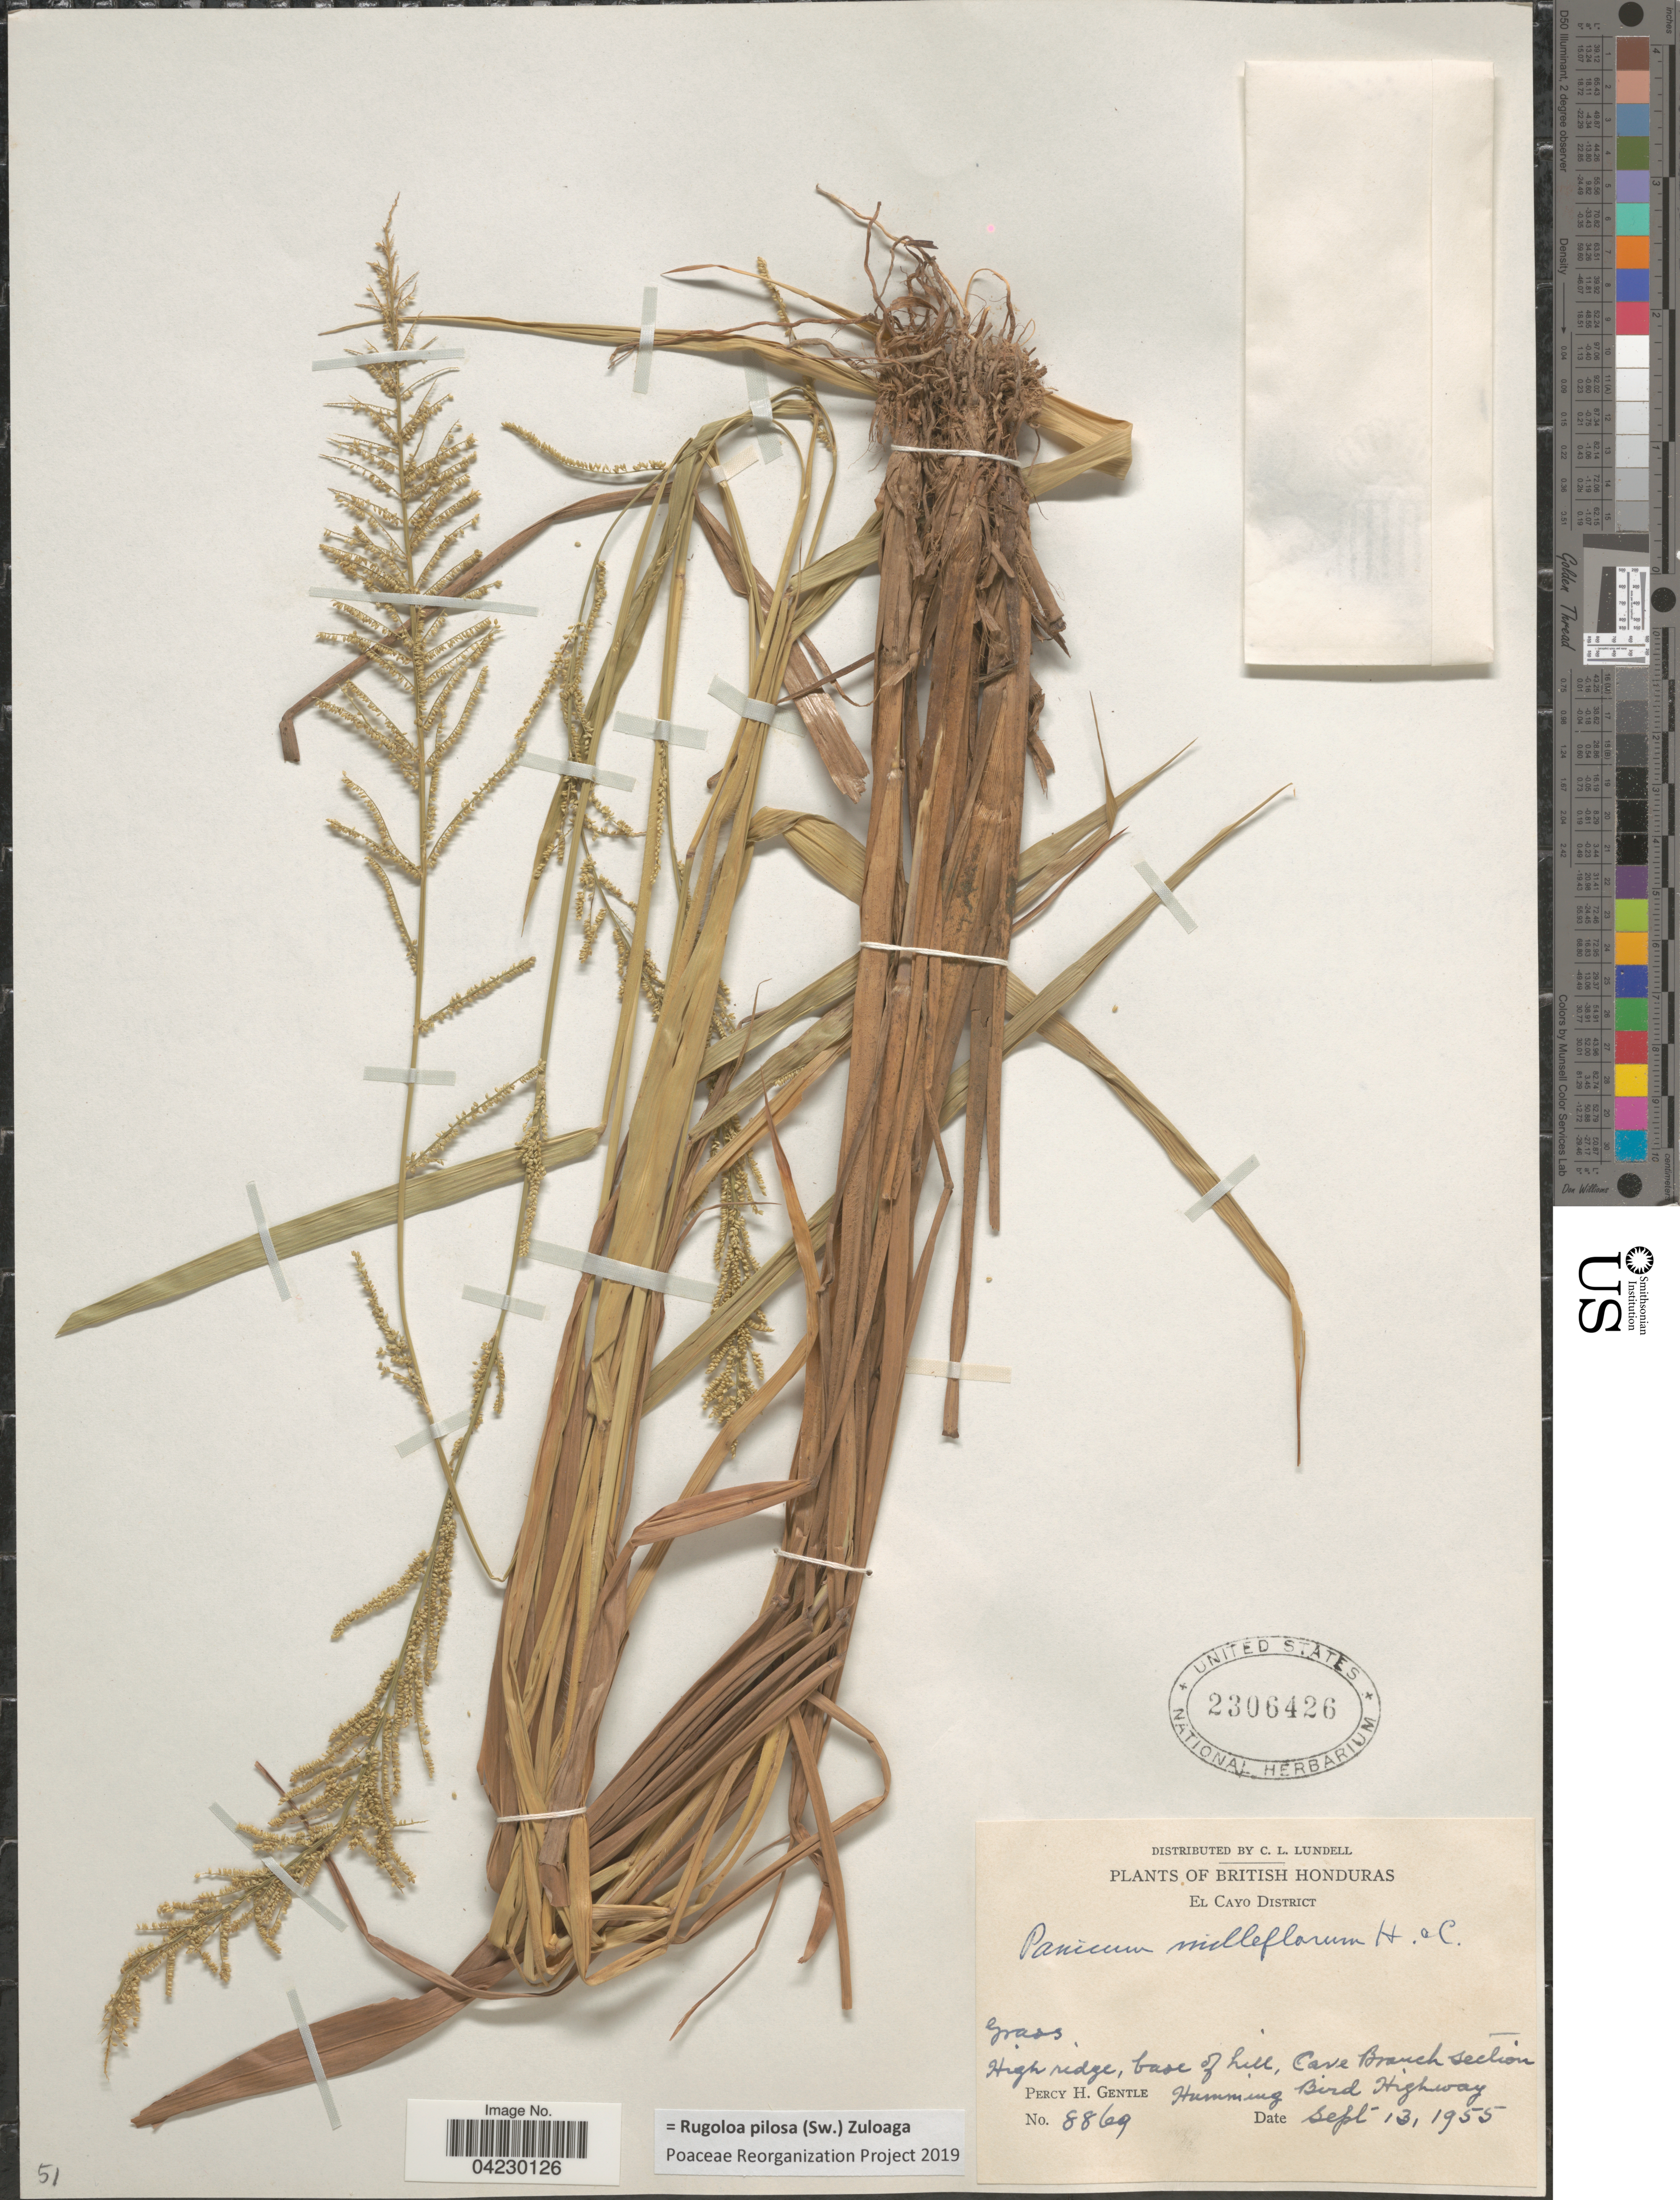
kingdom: Plantae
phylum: Tracheophyta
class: Liliopsida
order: Poales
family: Poaceae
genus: Rugoloa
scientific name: Rugoloa pilosa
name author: (Sw.) Zuloaga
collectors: P. H. Gentle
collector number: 8869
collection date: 1955-09-13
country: Belize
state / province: Cayo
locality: British Honduras. El Cayo District. High ridge, base of hill, Cave Branch section. Humming Bird Highway.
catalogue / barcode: US 2306426